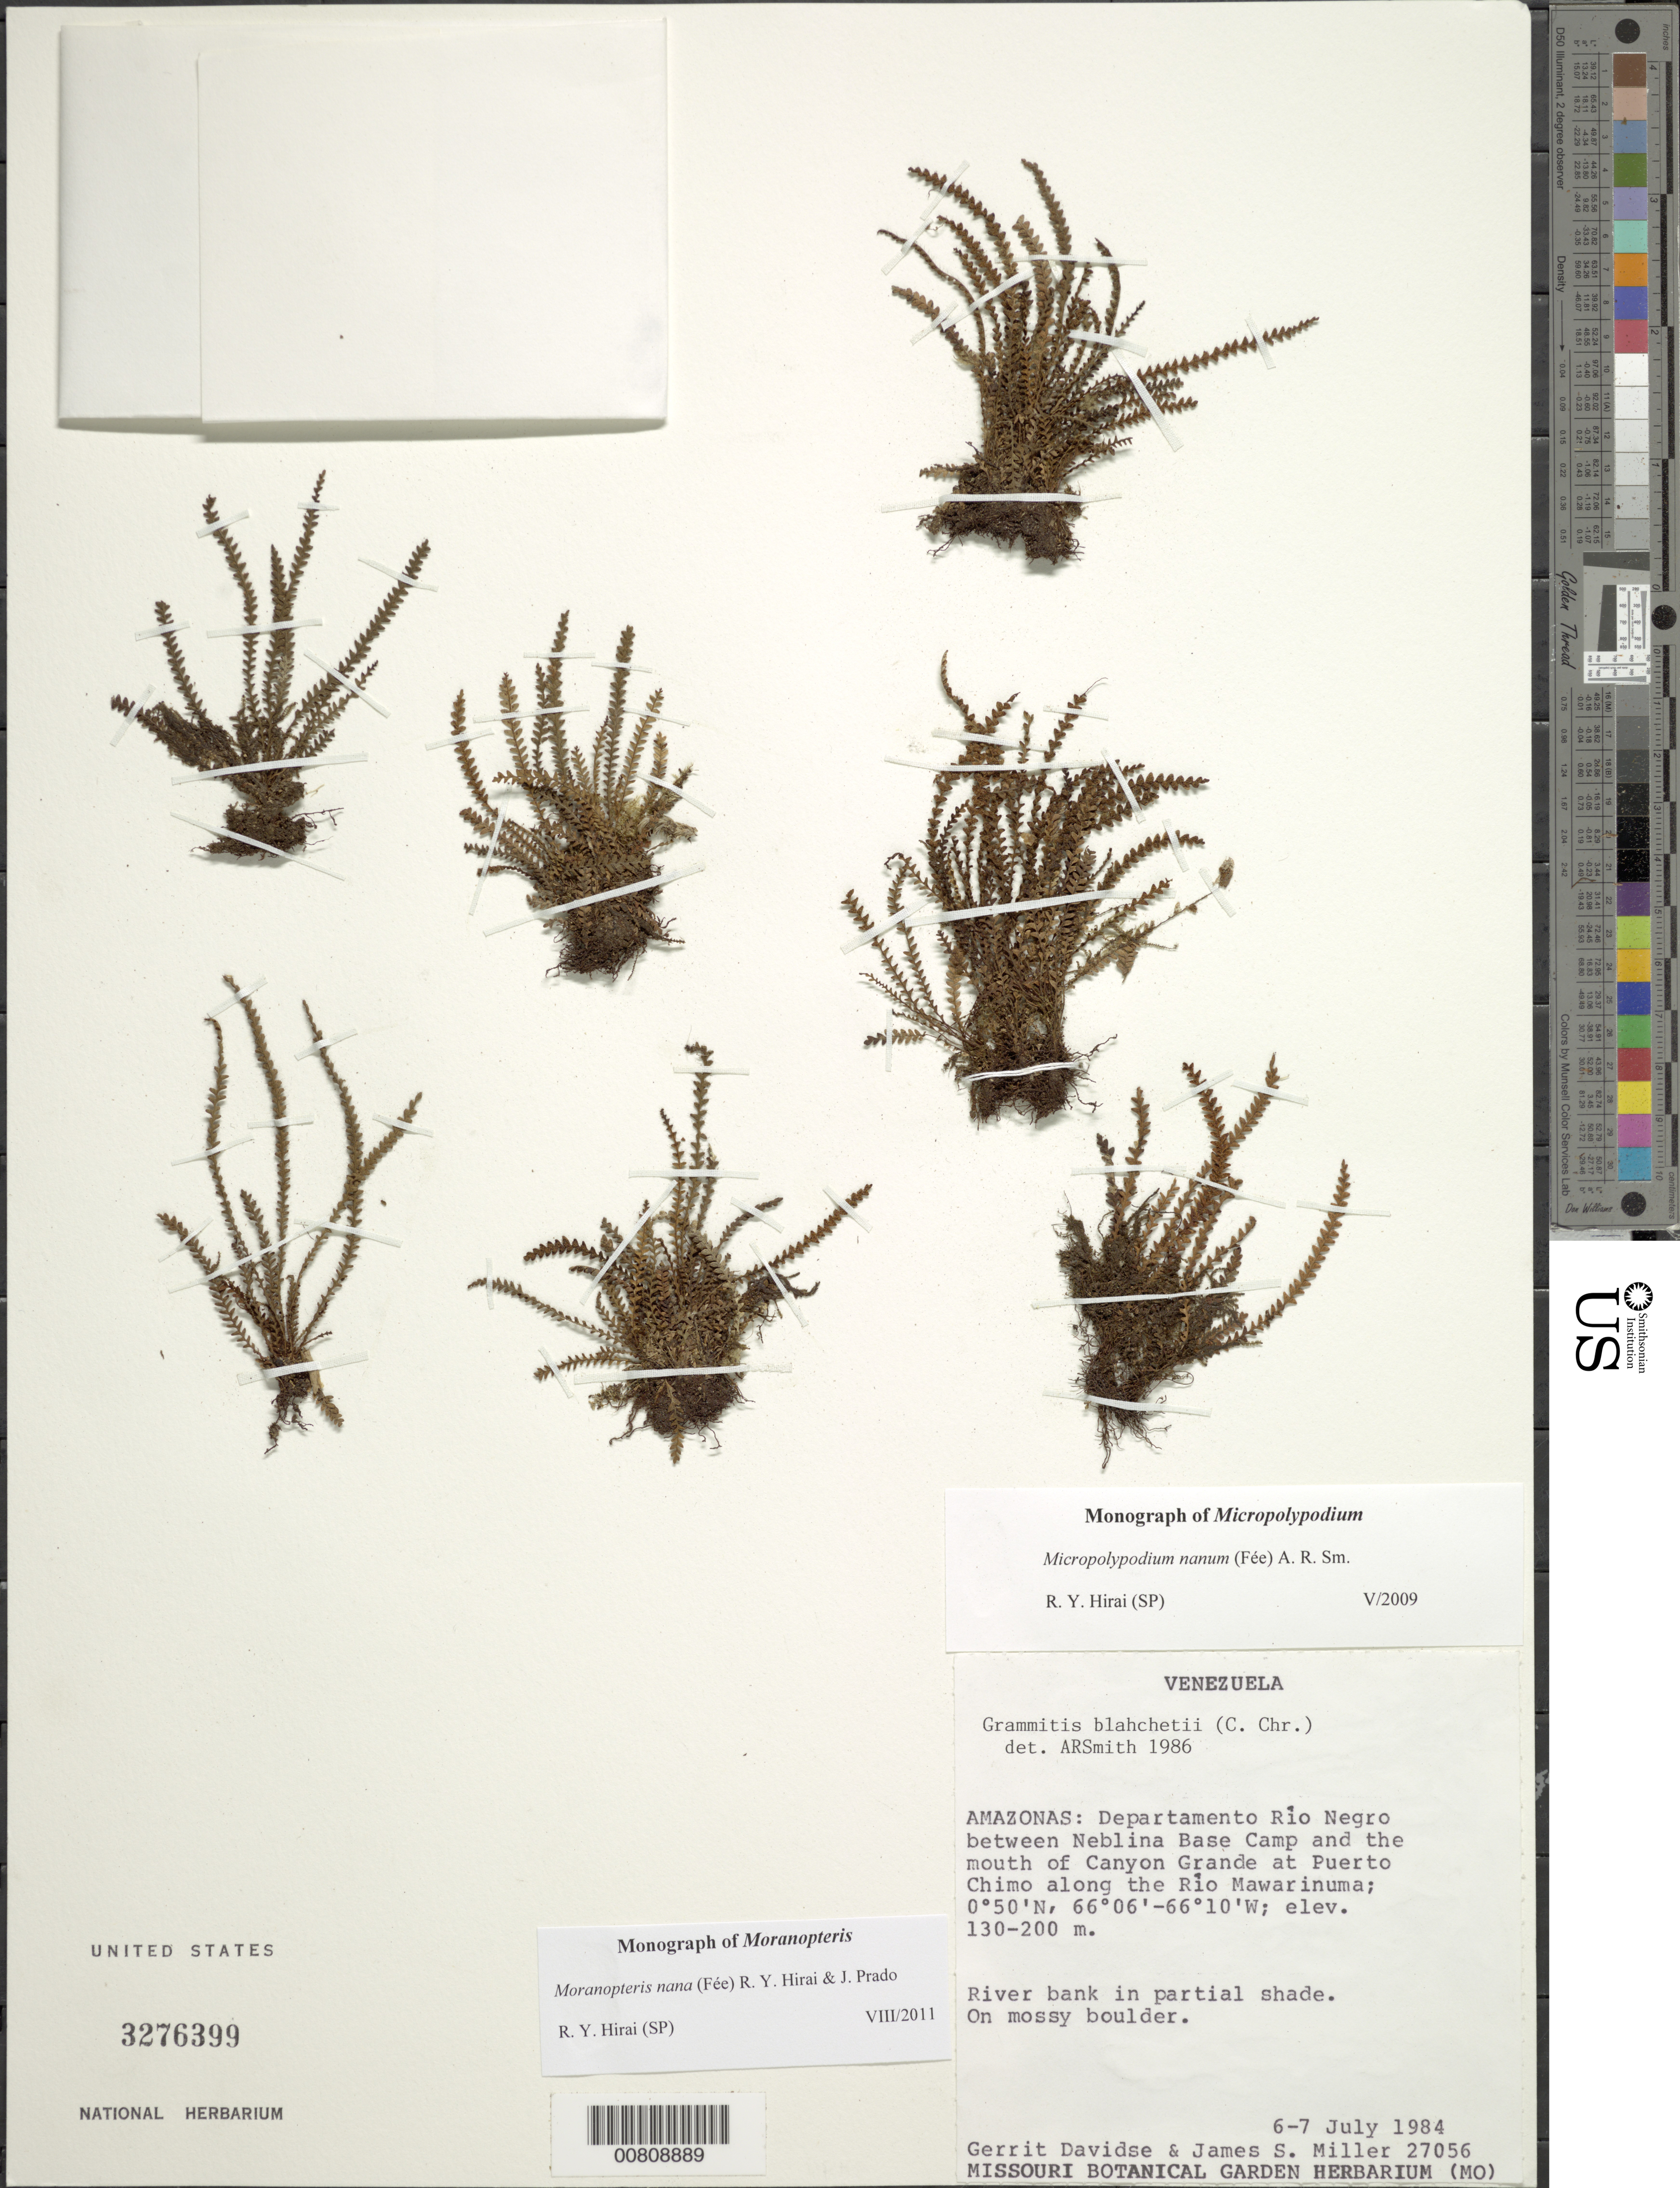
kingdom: Plantae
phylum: Tracheophyta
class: Polypodiopsida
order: Polypodiales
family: Polypodiaceae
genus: Moranopteris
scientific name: Moranopteris nana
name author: (Fée) R. Y. Hirai & J. Prado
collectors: G. Davidse & J. S. Miller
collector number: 27056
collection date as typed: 6-Jul-84 to 7-Jul-84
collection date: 1984-07-06/1984-07-07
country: Venezuela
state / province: Amazonas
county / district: Río Negro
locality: Neblina Base Camp to mouth of Canyon Grande, along Río Mawarinuma, at Puerto Chimo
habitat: River bank in partial shade; on mossy boulder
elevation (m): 130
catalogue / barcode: US 3276399